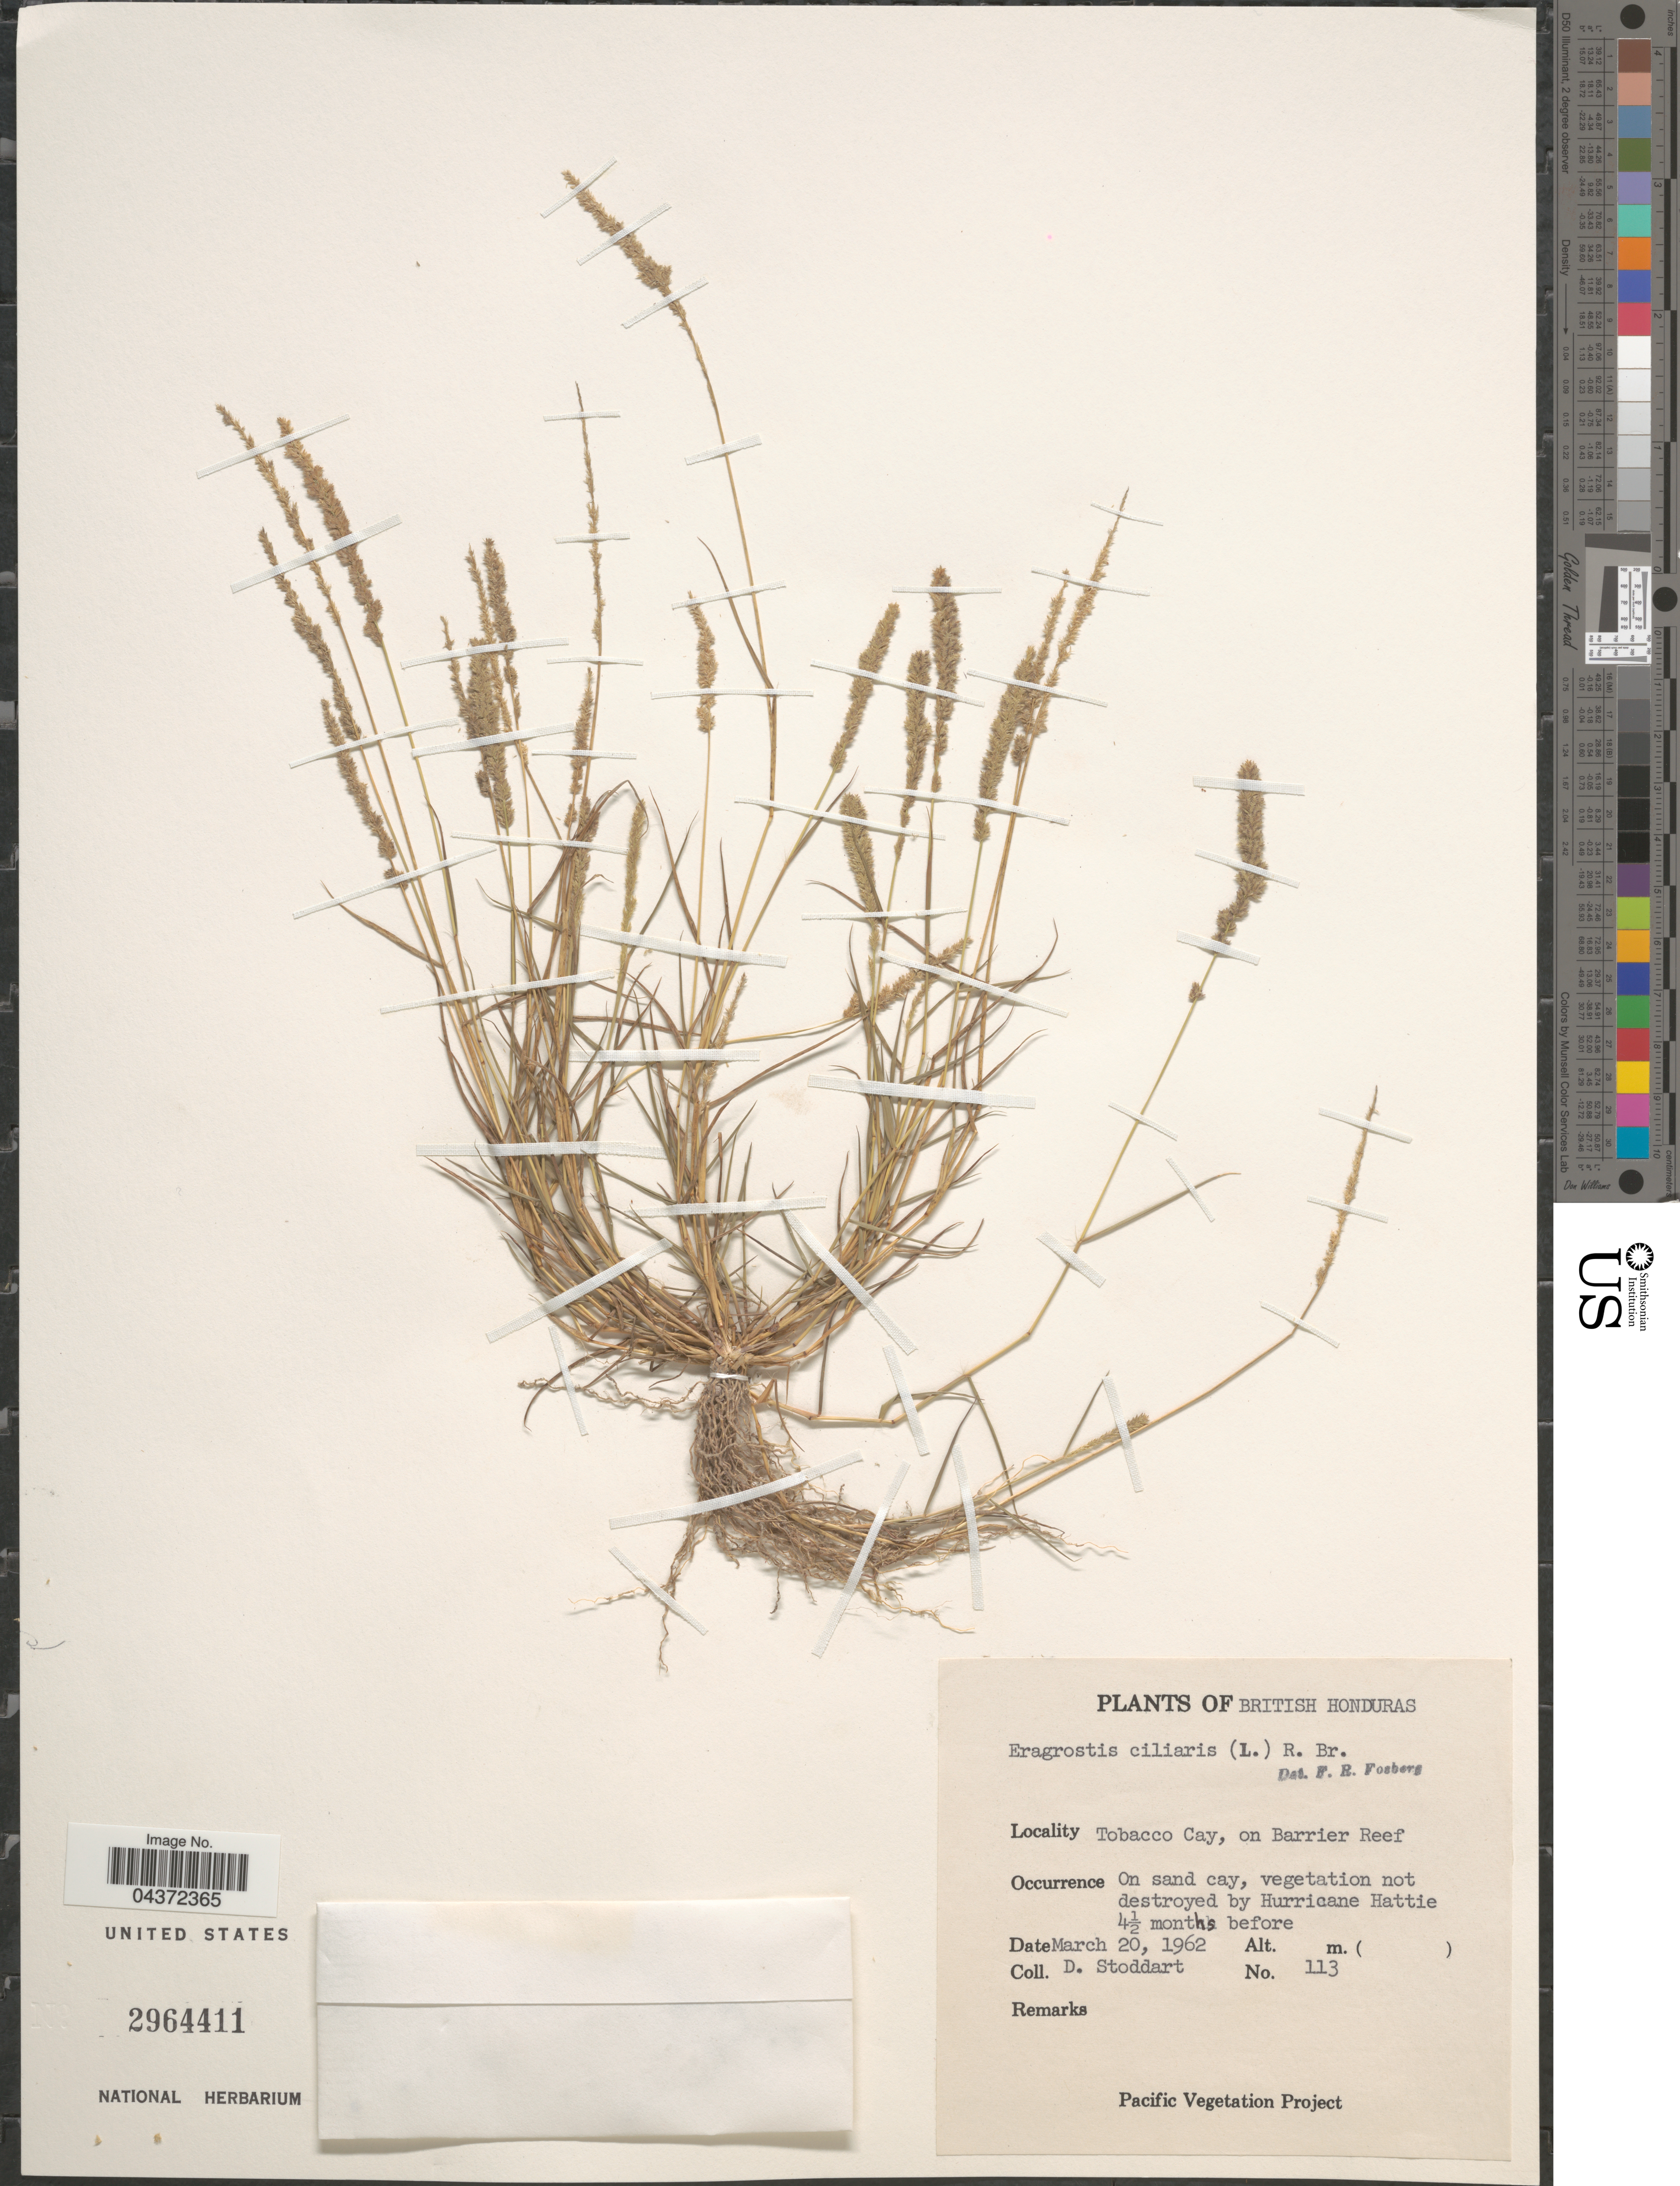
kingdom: Plantae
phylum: Tracheophyta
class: Liliopsida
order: Poales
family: Poaceae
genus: Eragrostis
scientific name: Eragrostis ciliaris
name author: (L.) R. Br.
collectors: D. Stoddart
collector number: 113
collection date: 1962-03-20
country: Belize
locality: British Honduras. Tobacco Cay, on Barrier Reef.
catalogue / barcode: US 2964411